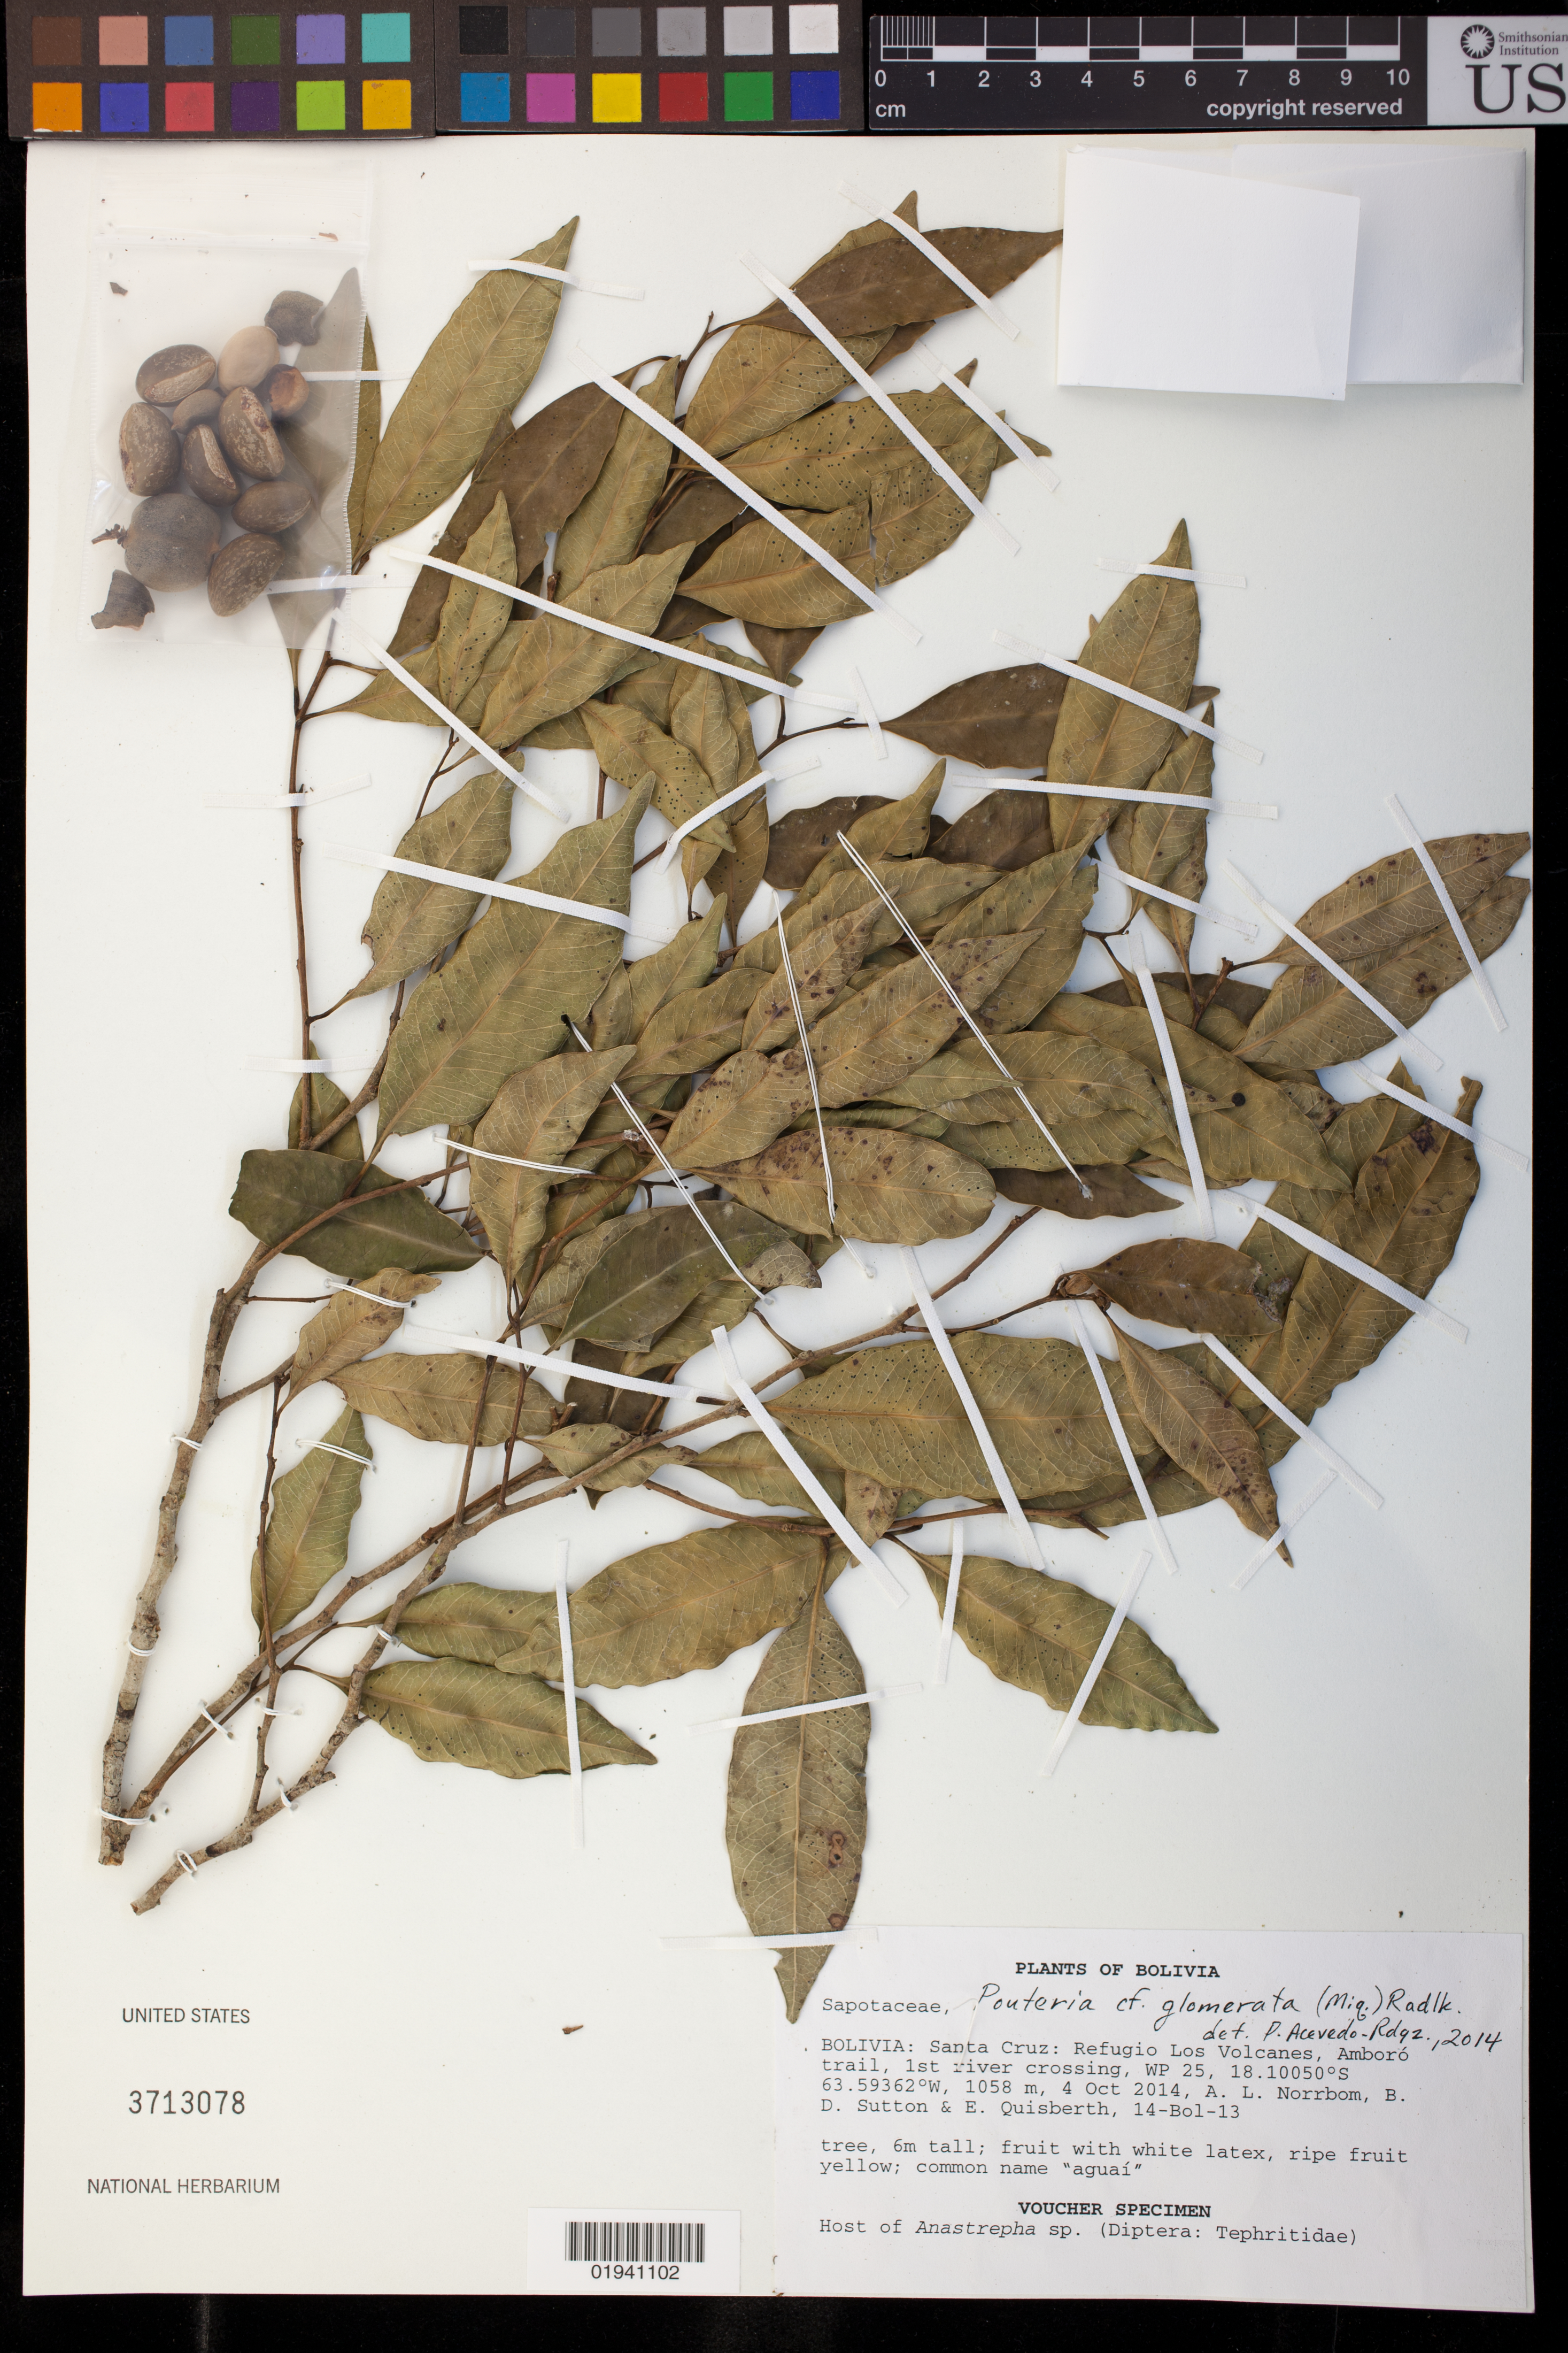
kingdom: Plantae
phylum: Tracheophyta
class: Magnoliopsida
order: Ericales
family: Sapotaceae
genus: Pouteria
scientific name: Pouteria glomerata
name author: (Miq.) Radlk.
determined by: Acevedo-Rodríguez, P., (BOT), Smithsonian Institution - National Museum of Natural History (UNITED STATES)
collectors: A. L. Norrbom, B. Sutton & E. Quisberth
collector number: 1058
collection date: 2014-10-04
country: Bolivia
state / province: Santa Cruz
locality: Refugio Los Volcanes, Amboro trail, 1st river crossing, WP 25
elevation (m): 1058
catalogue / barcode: US 3713078